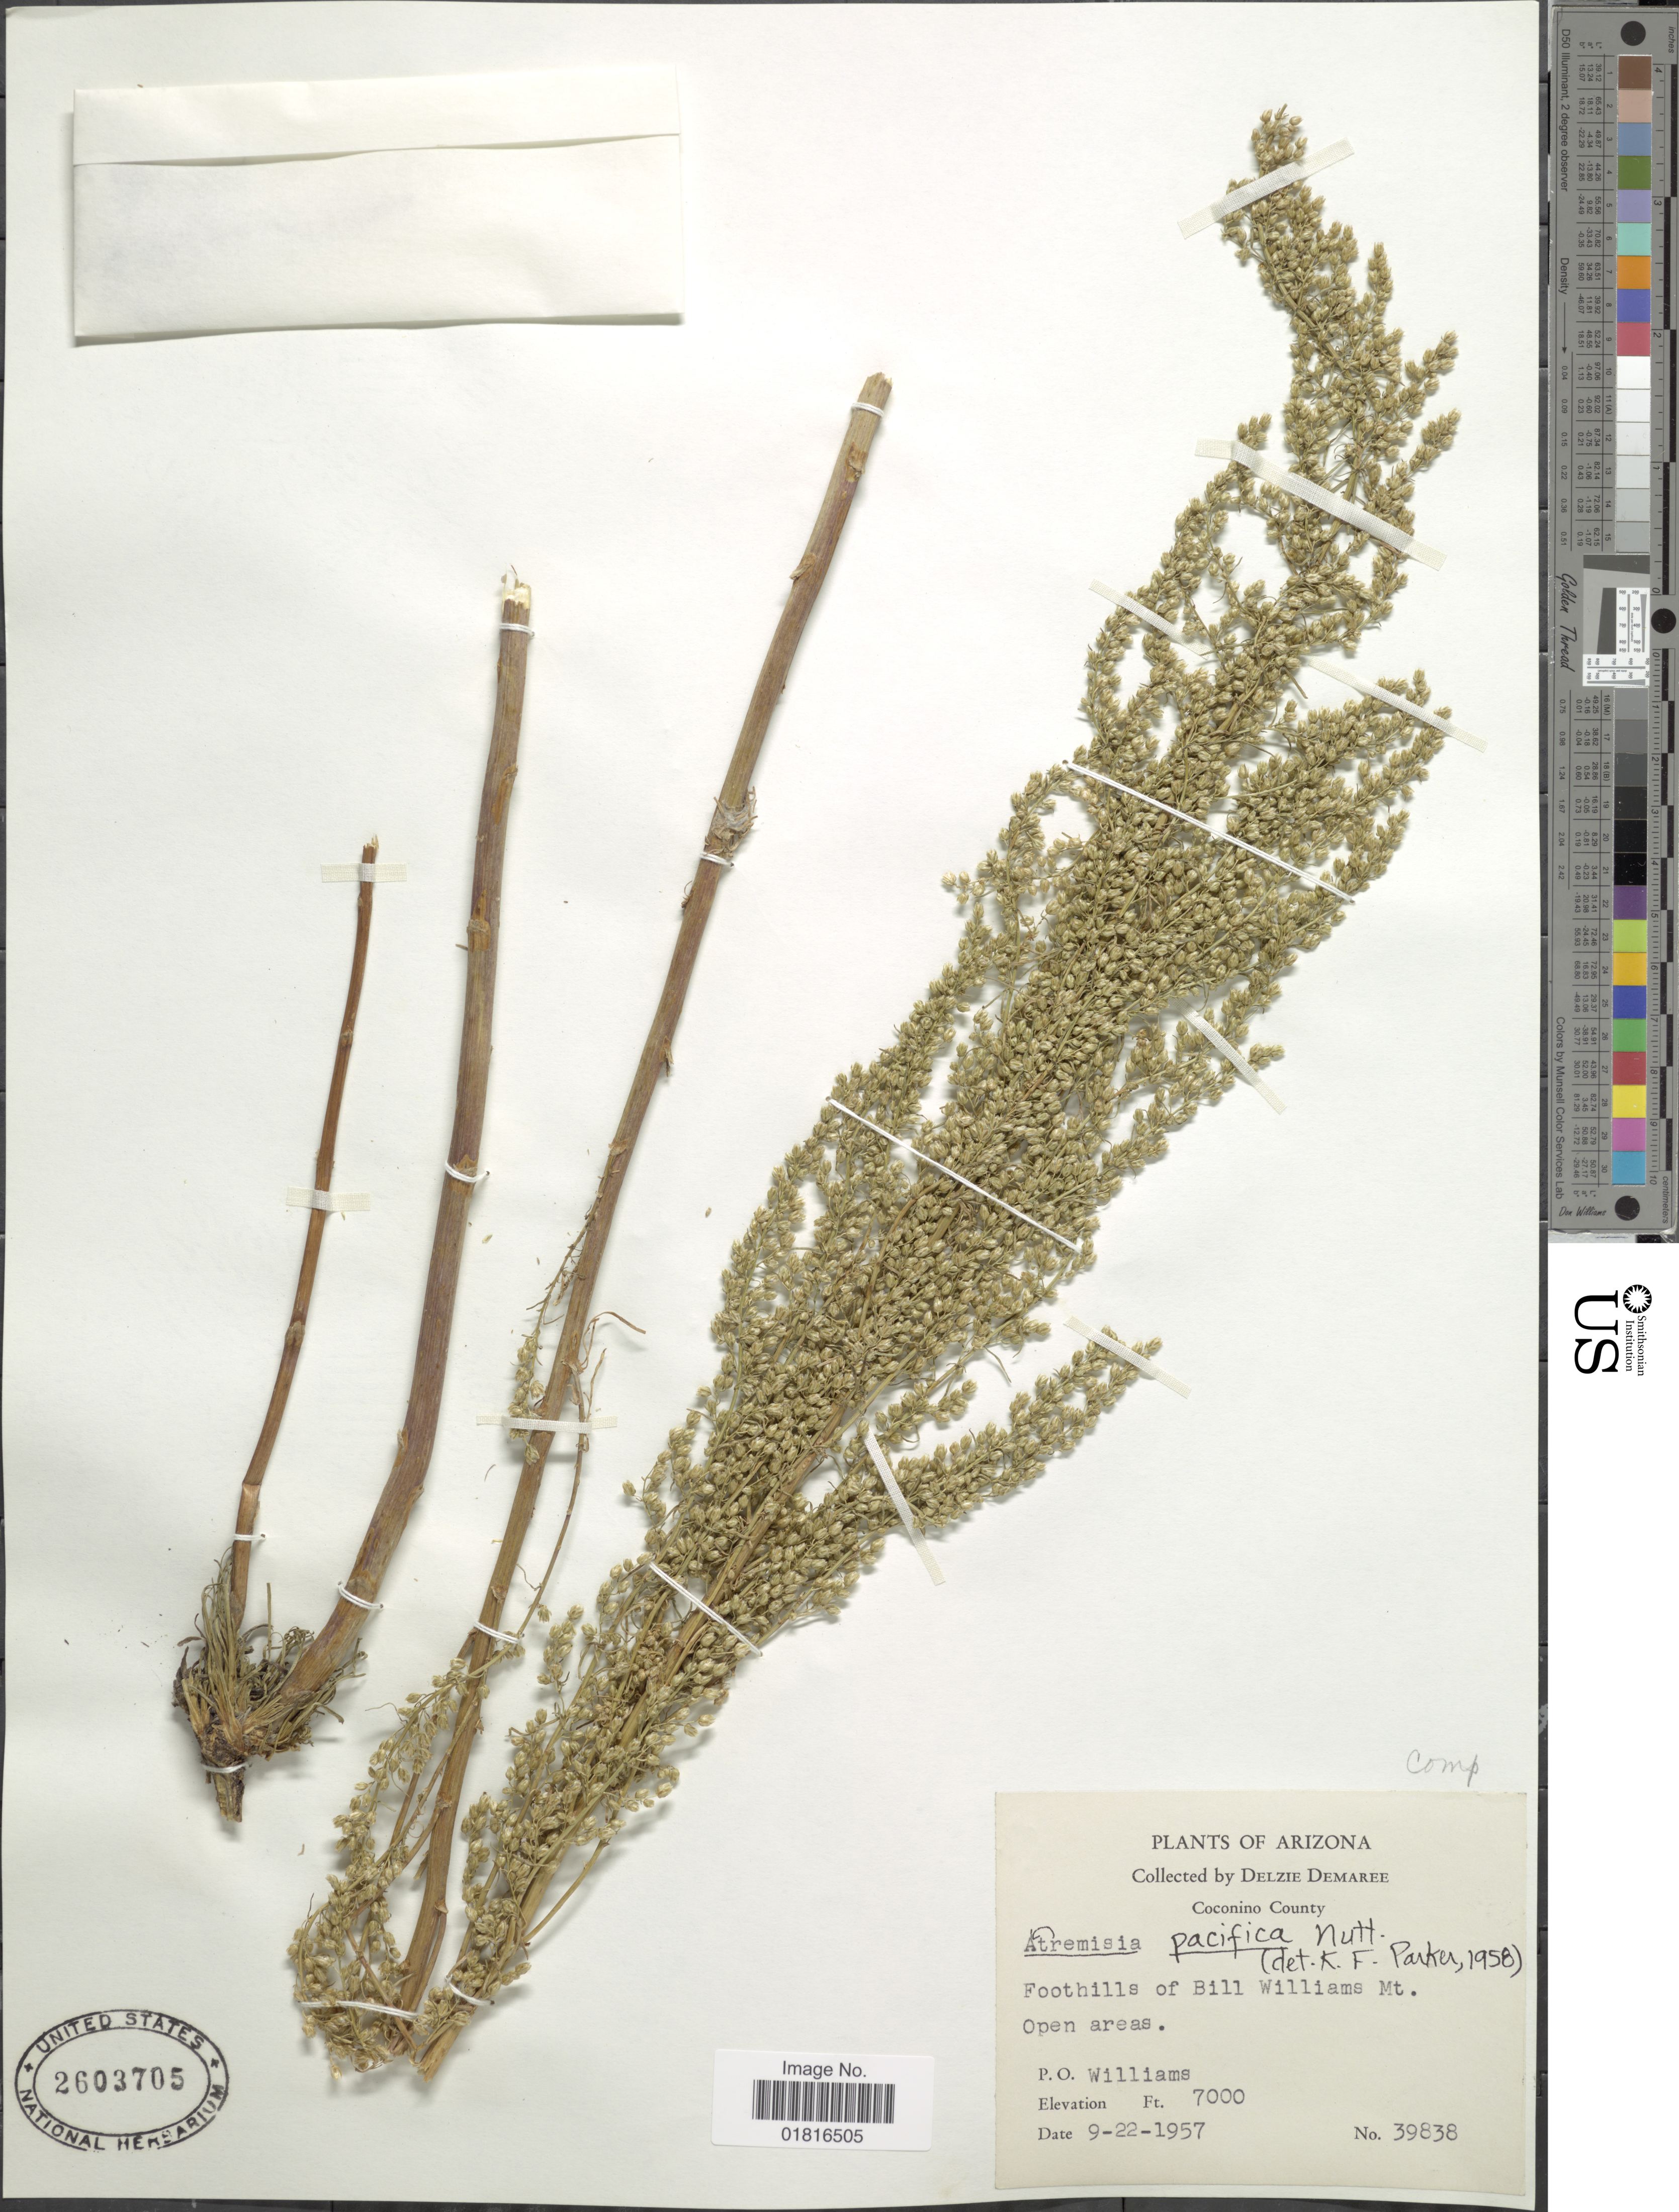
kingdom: Plantae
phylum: Tracheophyta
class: Magnoliopsida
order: Asterales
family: Asteraceae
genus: Artemisia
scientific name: Artemisia pacifica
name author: Nutt.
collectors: D. Demaree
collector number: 39838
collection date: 1957-09-22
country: United States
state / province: Arizona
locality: Coconino County, Foothills of Bill Williams Mt. Open areas, P.O. Williams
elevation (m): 2134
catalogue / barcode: US 2603705